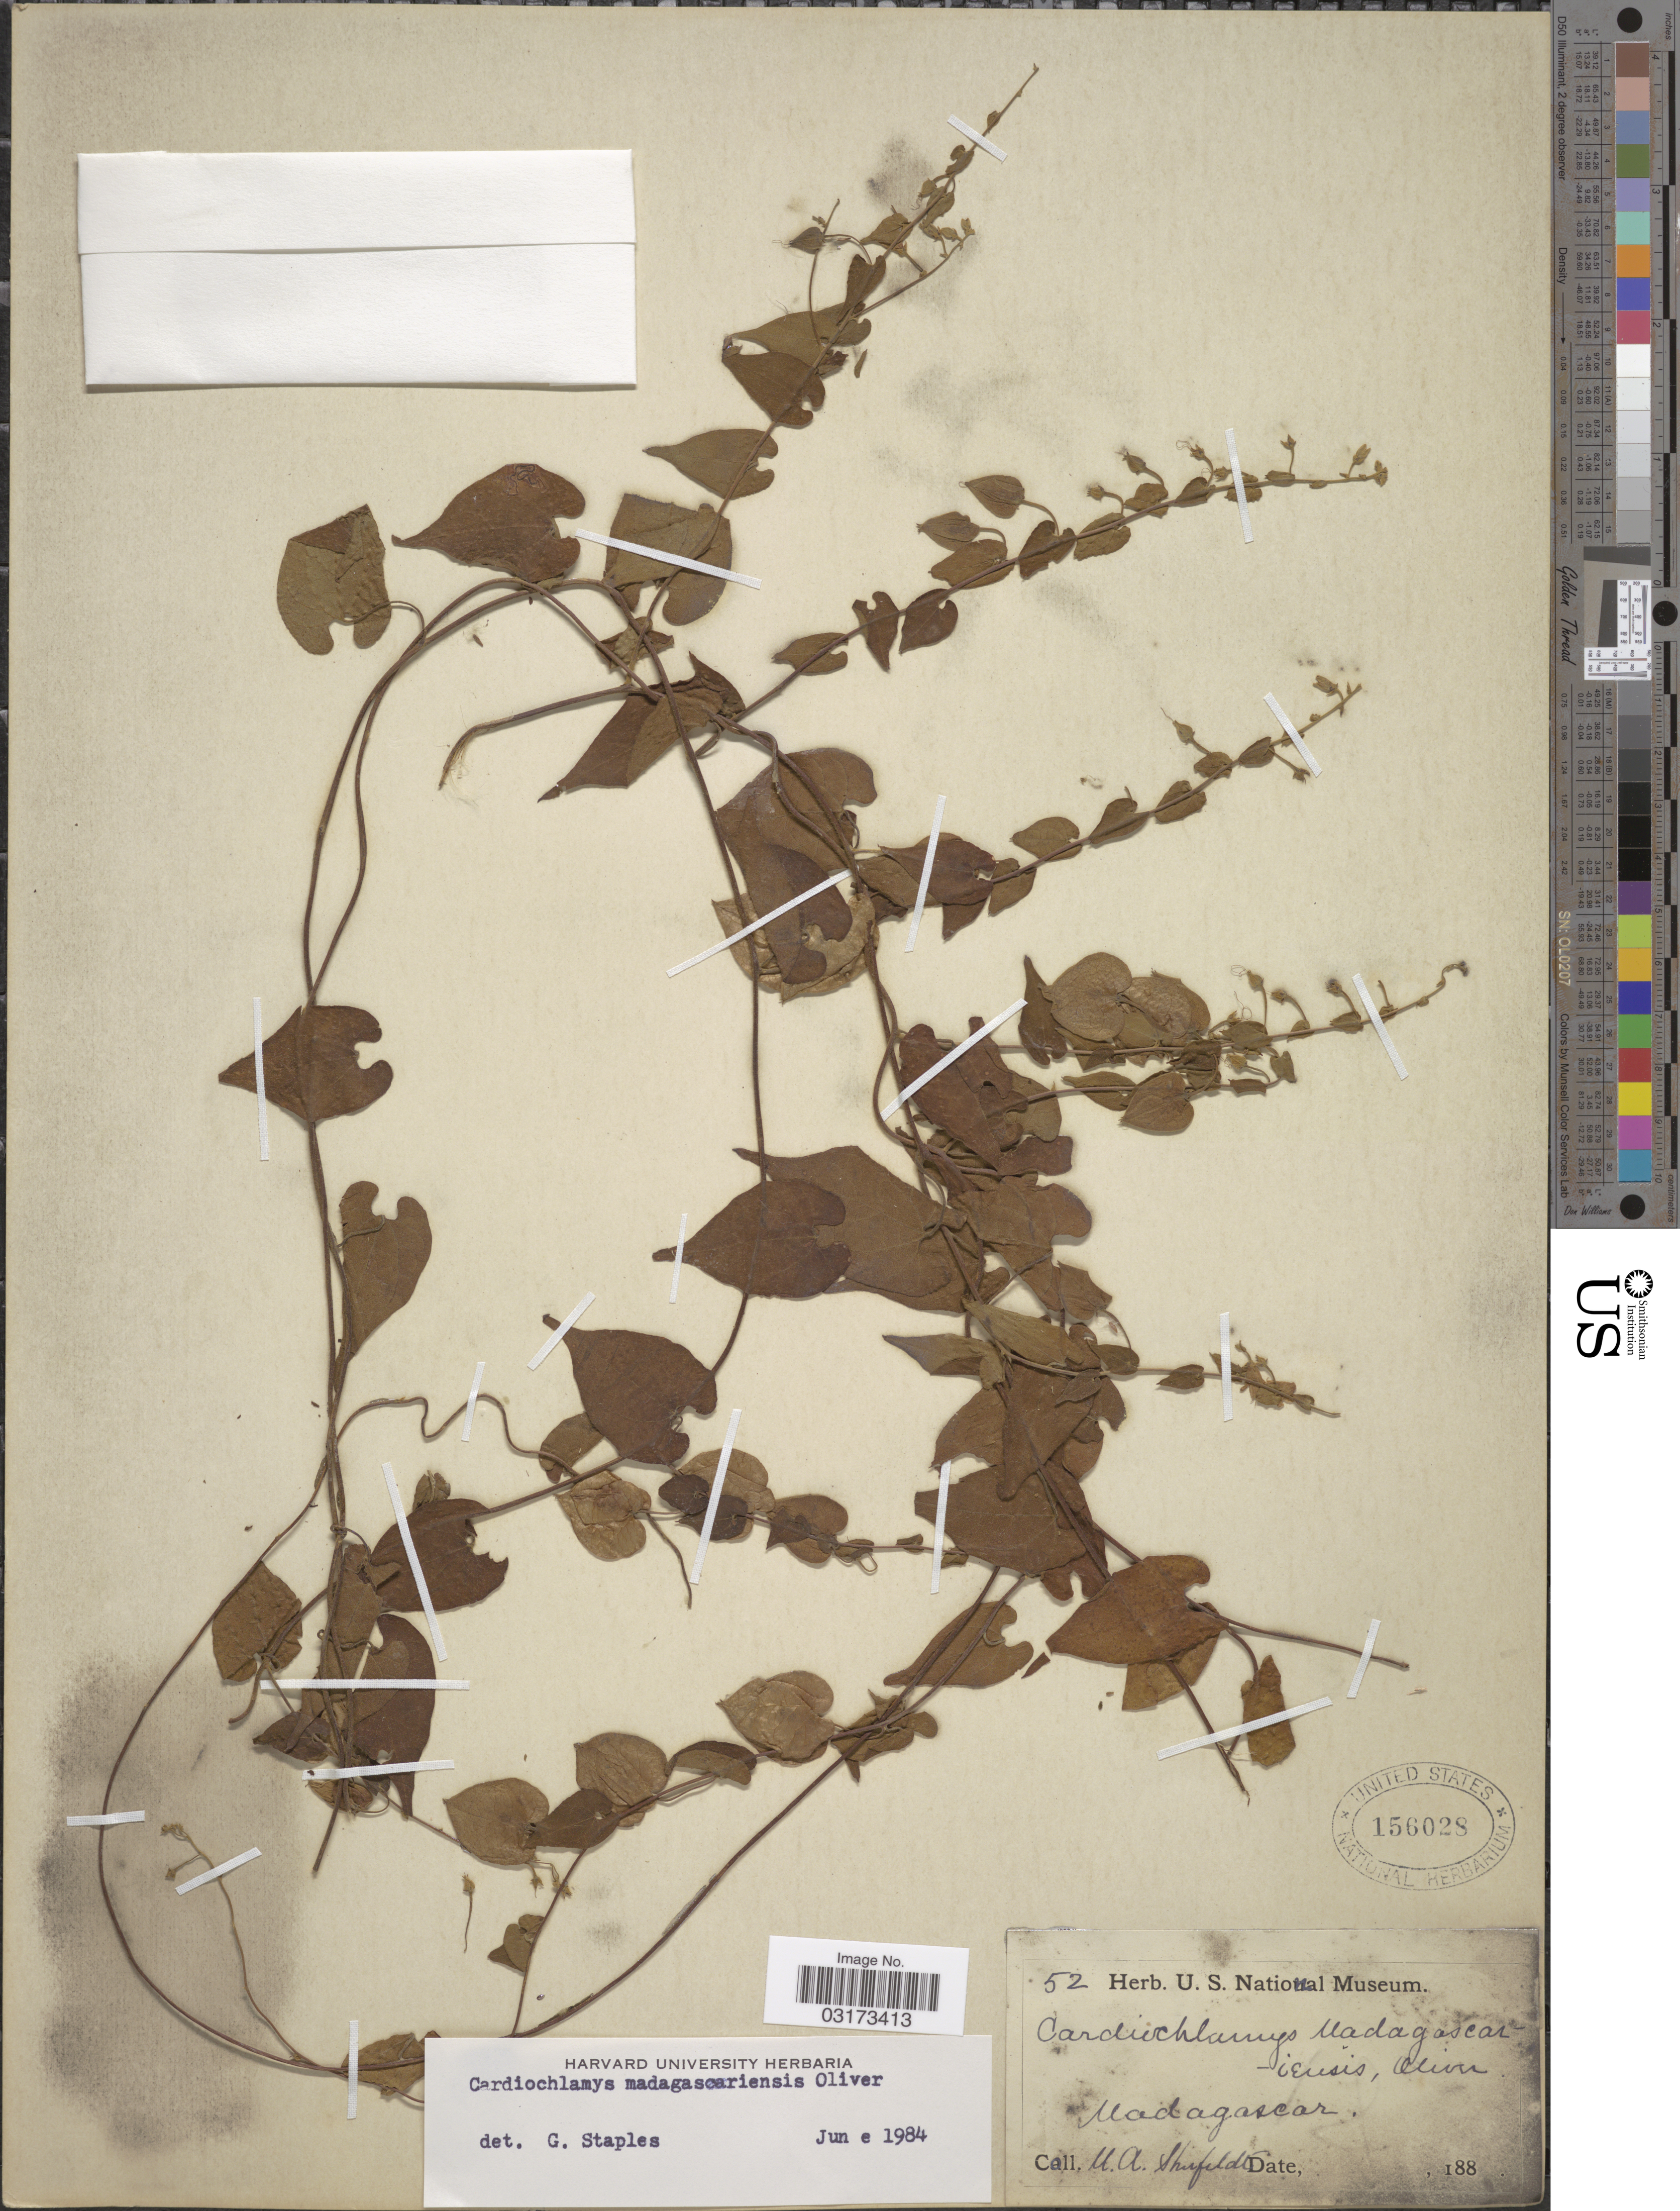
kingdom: Plantae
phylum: Tracheophyta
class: Magnoliopsida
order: Solanales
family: Convolvulaceae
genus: Cardiochlamys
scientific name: Cardiochlamys madagascariensis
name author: Oliv.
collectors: U. Schufeldt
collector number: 52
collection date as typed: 188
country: Madagascar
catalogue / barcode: US 156028